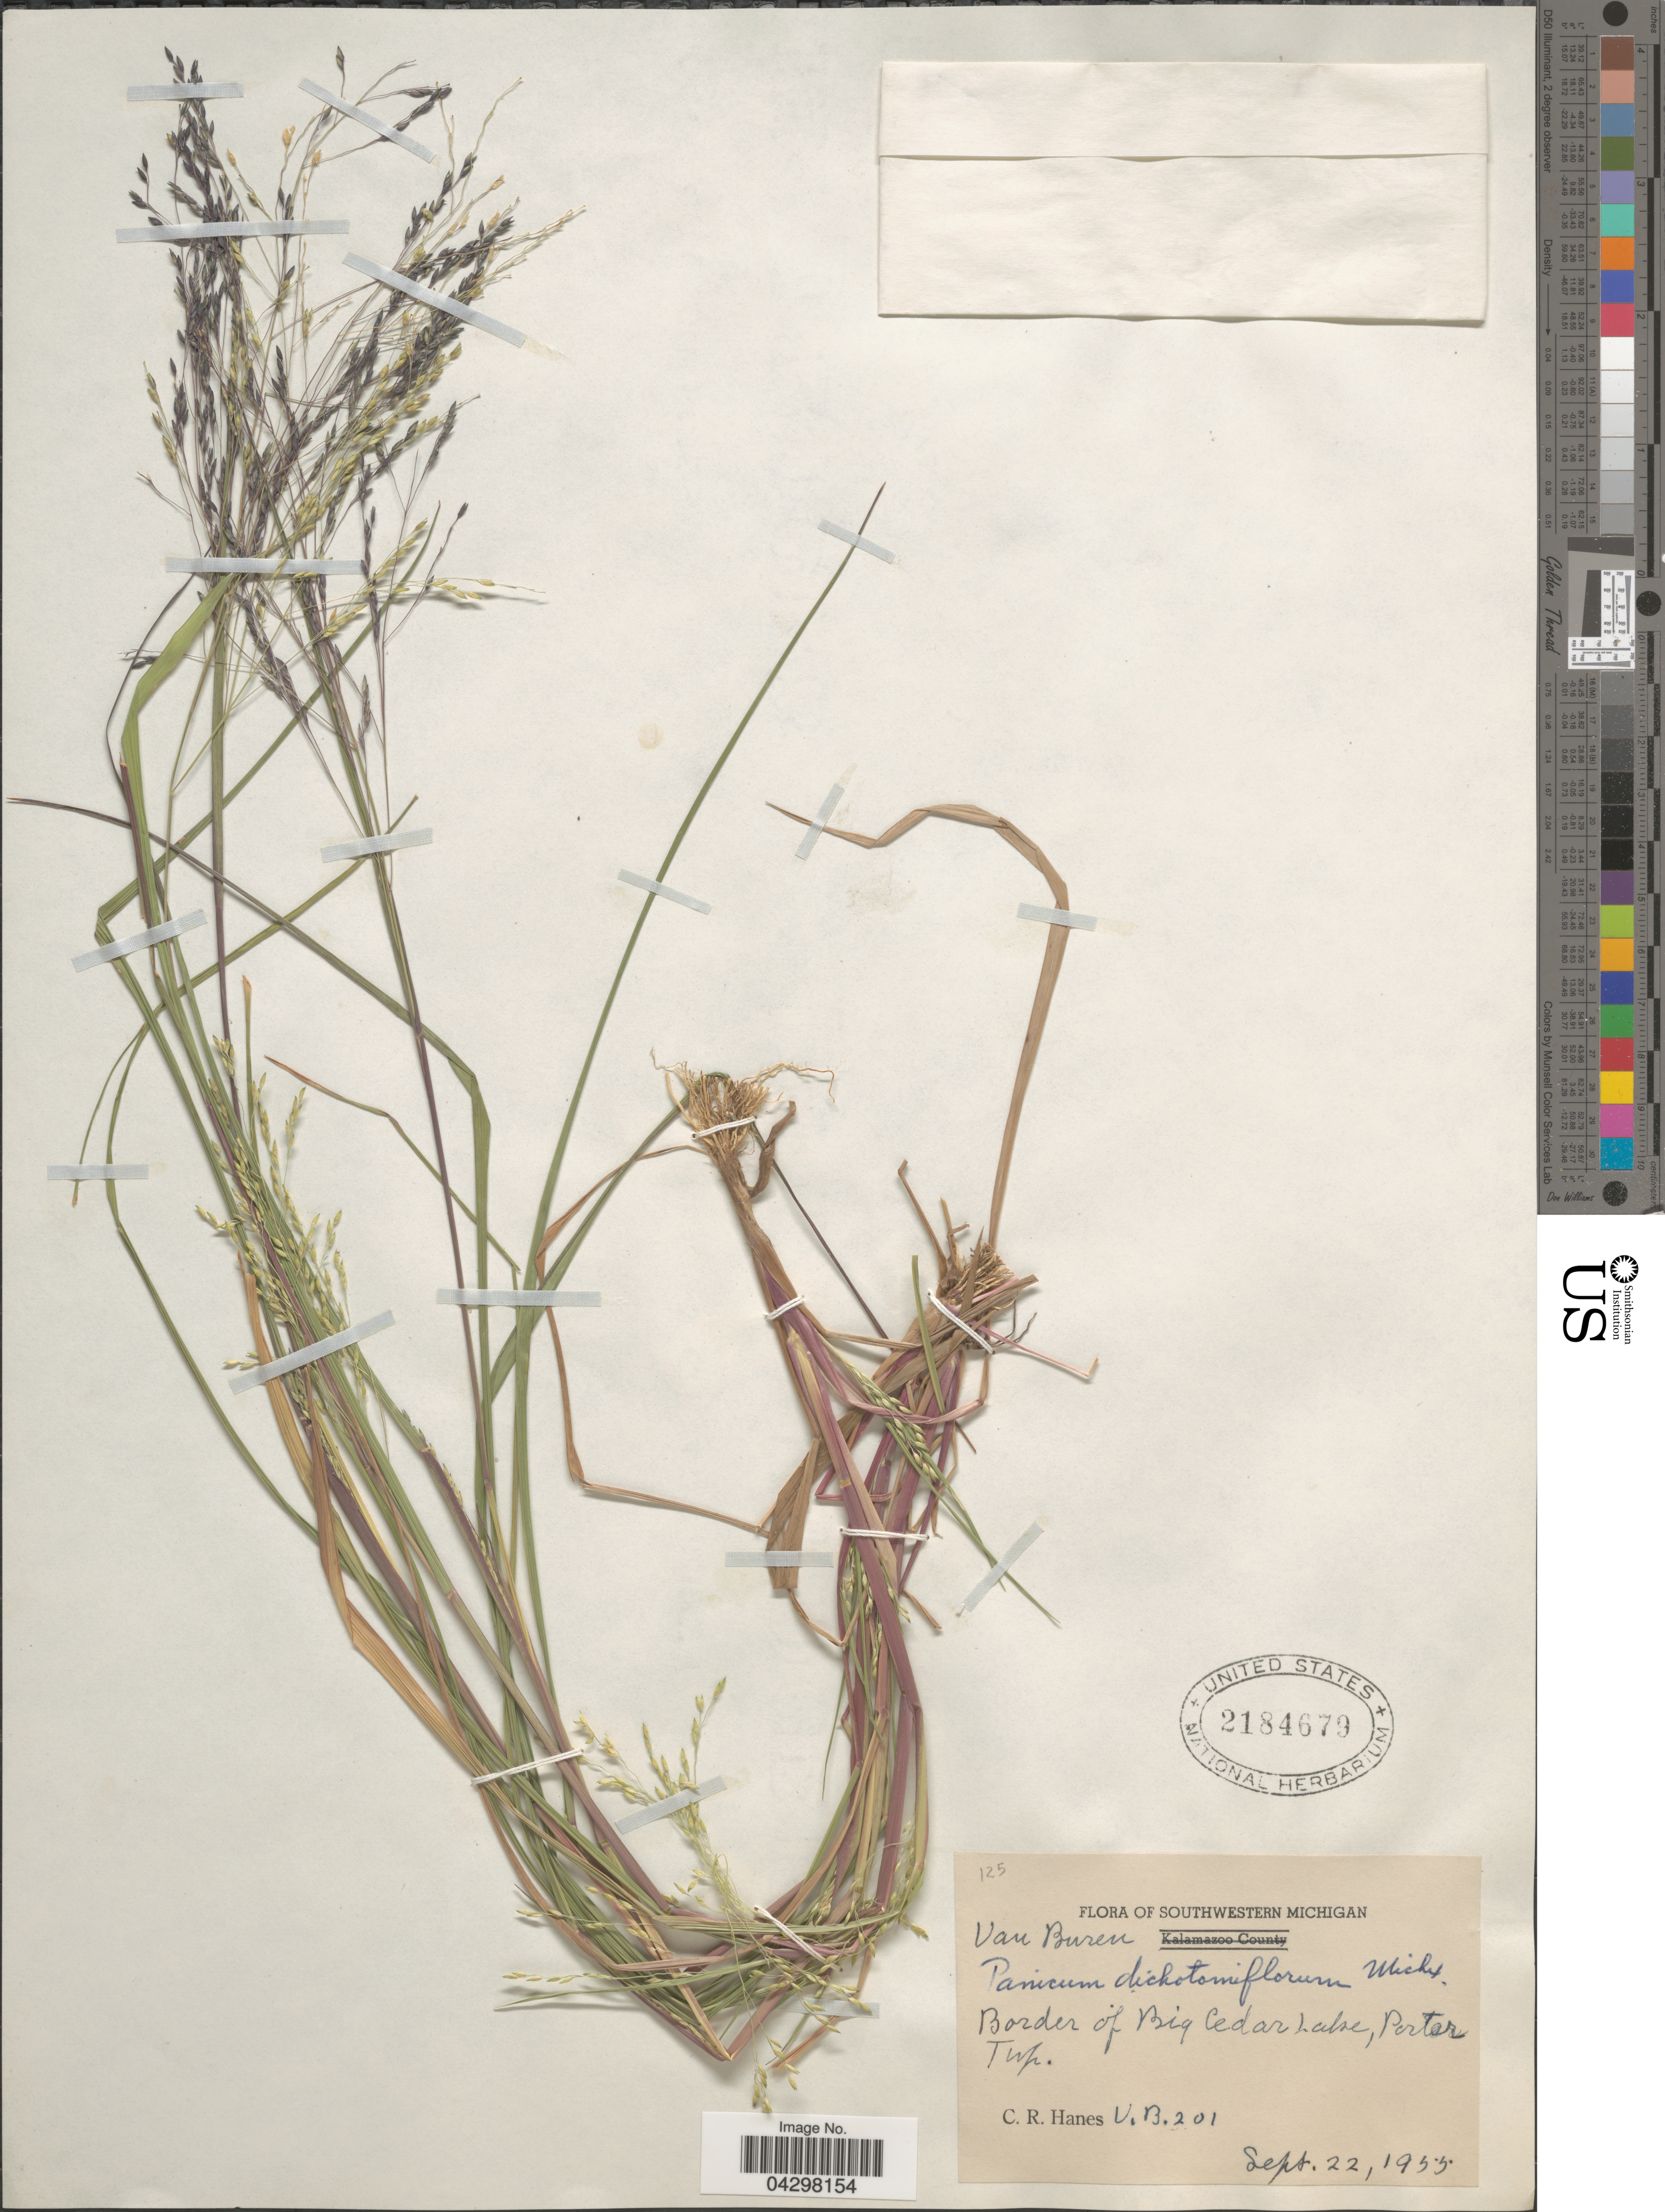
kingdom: Plantae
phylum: Tracheophyta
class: Liliopsida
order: Poales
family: Poaceae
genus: Panicum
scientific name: Panicum dichotomiflorum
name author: Michx.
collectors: C. Hanes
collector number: VB201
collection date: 1955-09-22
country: United States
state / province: Michigan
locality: Southwestern Michigan. Van Buren. Border of Big Cedar Lake, Porter Twp.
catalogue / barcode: US 2184679